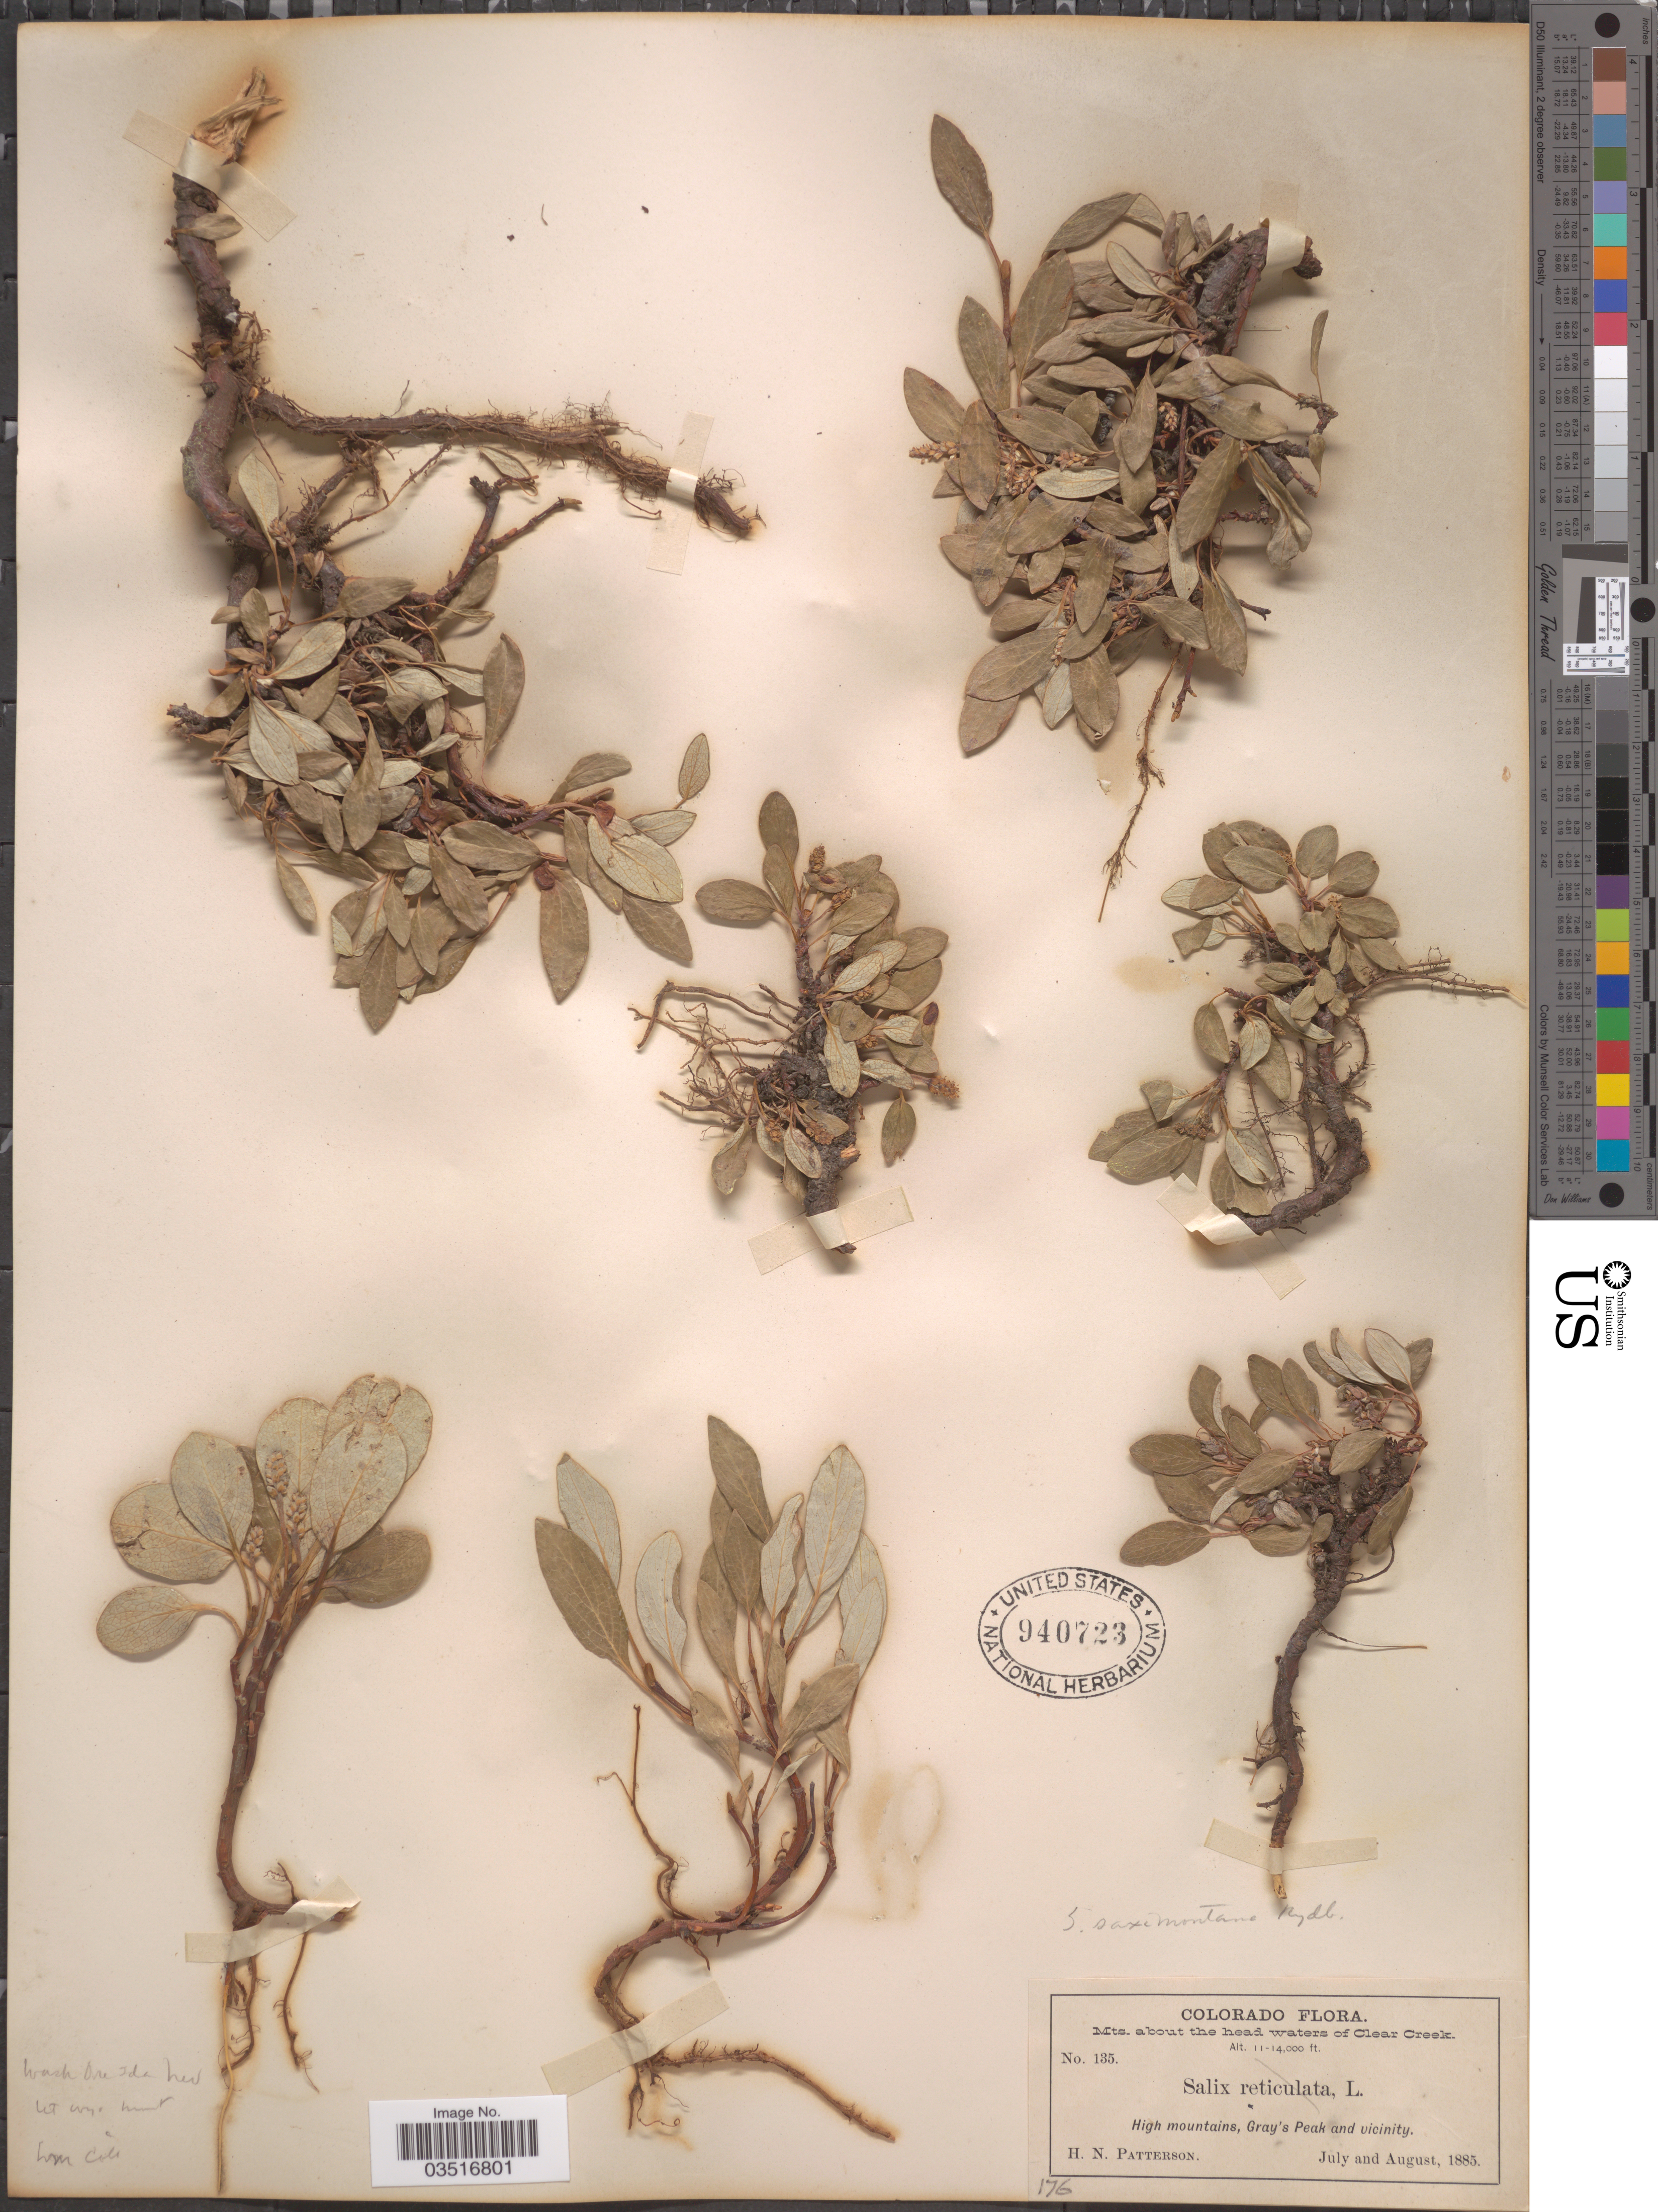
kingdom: Plantae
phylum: Tracheophyta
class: Magnoliopsida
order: Malpighiales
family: Salicaceae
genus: Salix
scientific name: Salix saximontana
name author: Rydb.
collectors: H. N. Patterson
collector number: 135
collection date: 1885-07/1885-08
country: United States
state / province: Colorado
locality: Mts. about the head waters of Clear Creek. High mountains, Gray's Peak and vicinity.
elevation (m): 3353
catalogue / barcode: US 940723